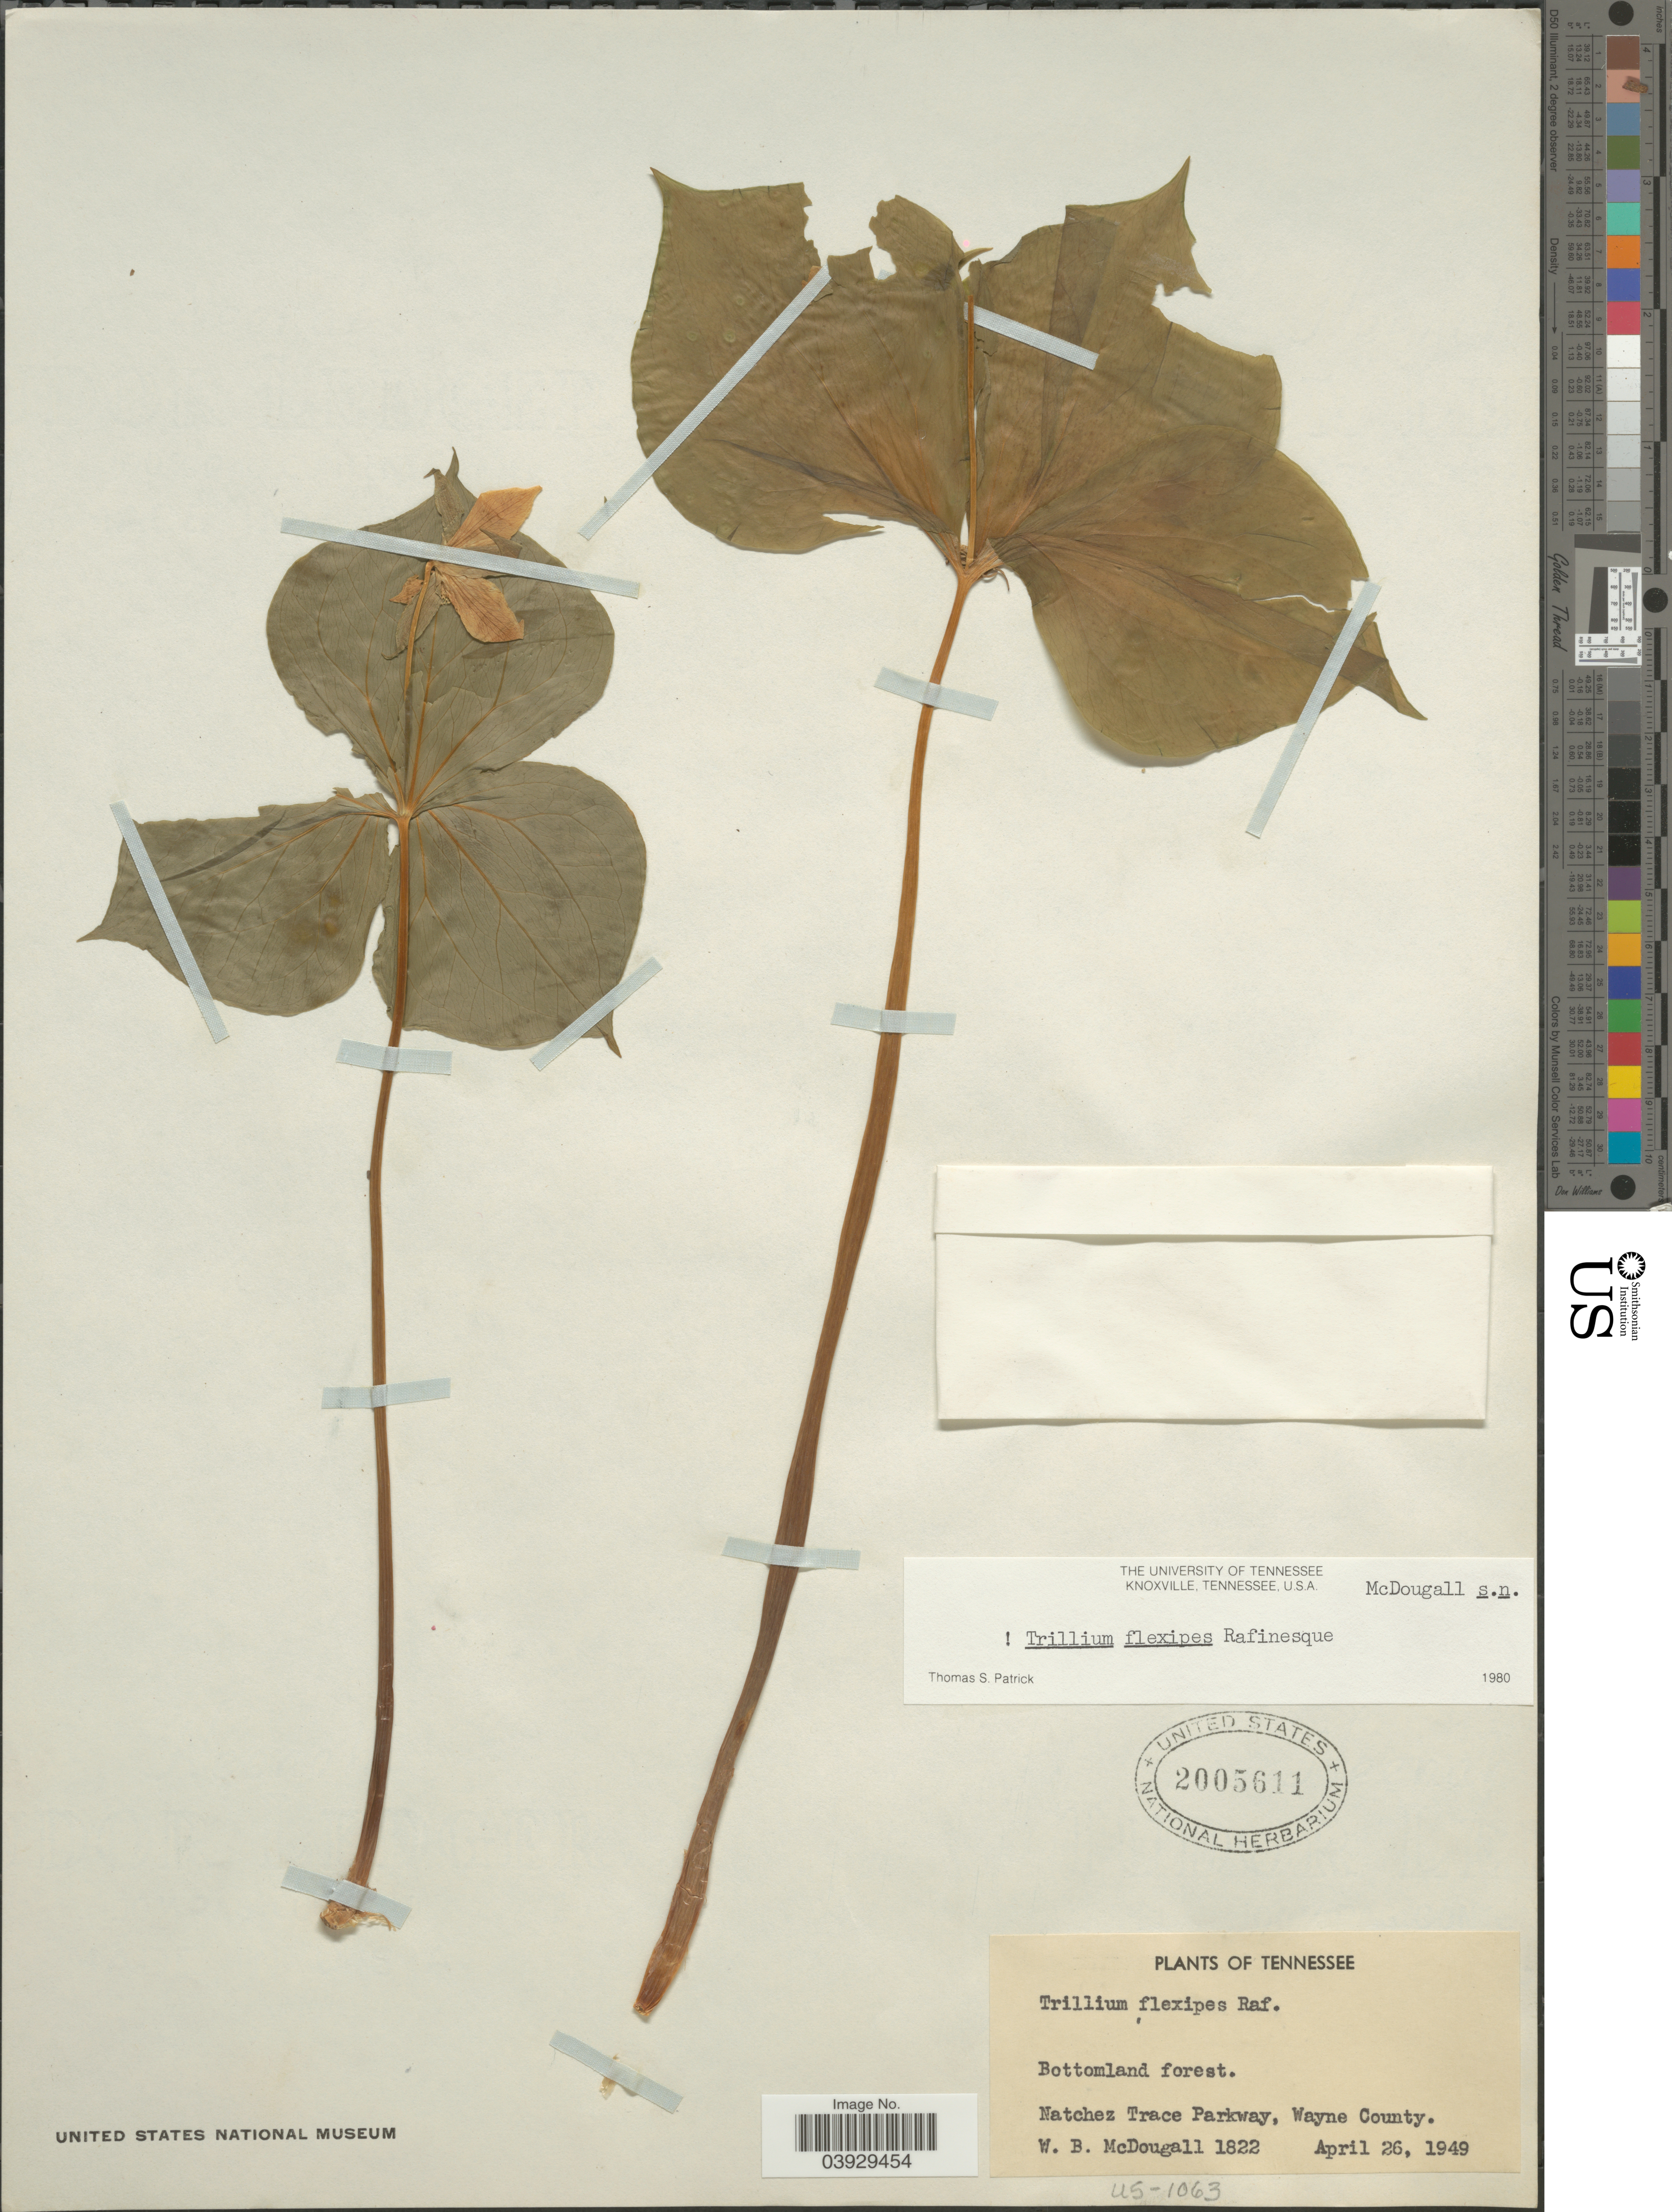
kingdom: Plantae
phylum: Tracheophyta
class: Liliopsida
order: Liliales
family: Melanthiaceae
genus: Trillium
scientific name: Trillium flexipes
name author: Raf.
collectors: W. B. McDougall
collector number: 1822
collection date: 1949-04-26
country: United States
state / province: Tennessee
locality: Natchez Trace Parkway, Wayne County.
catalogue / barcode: US 2005611